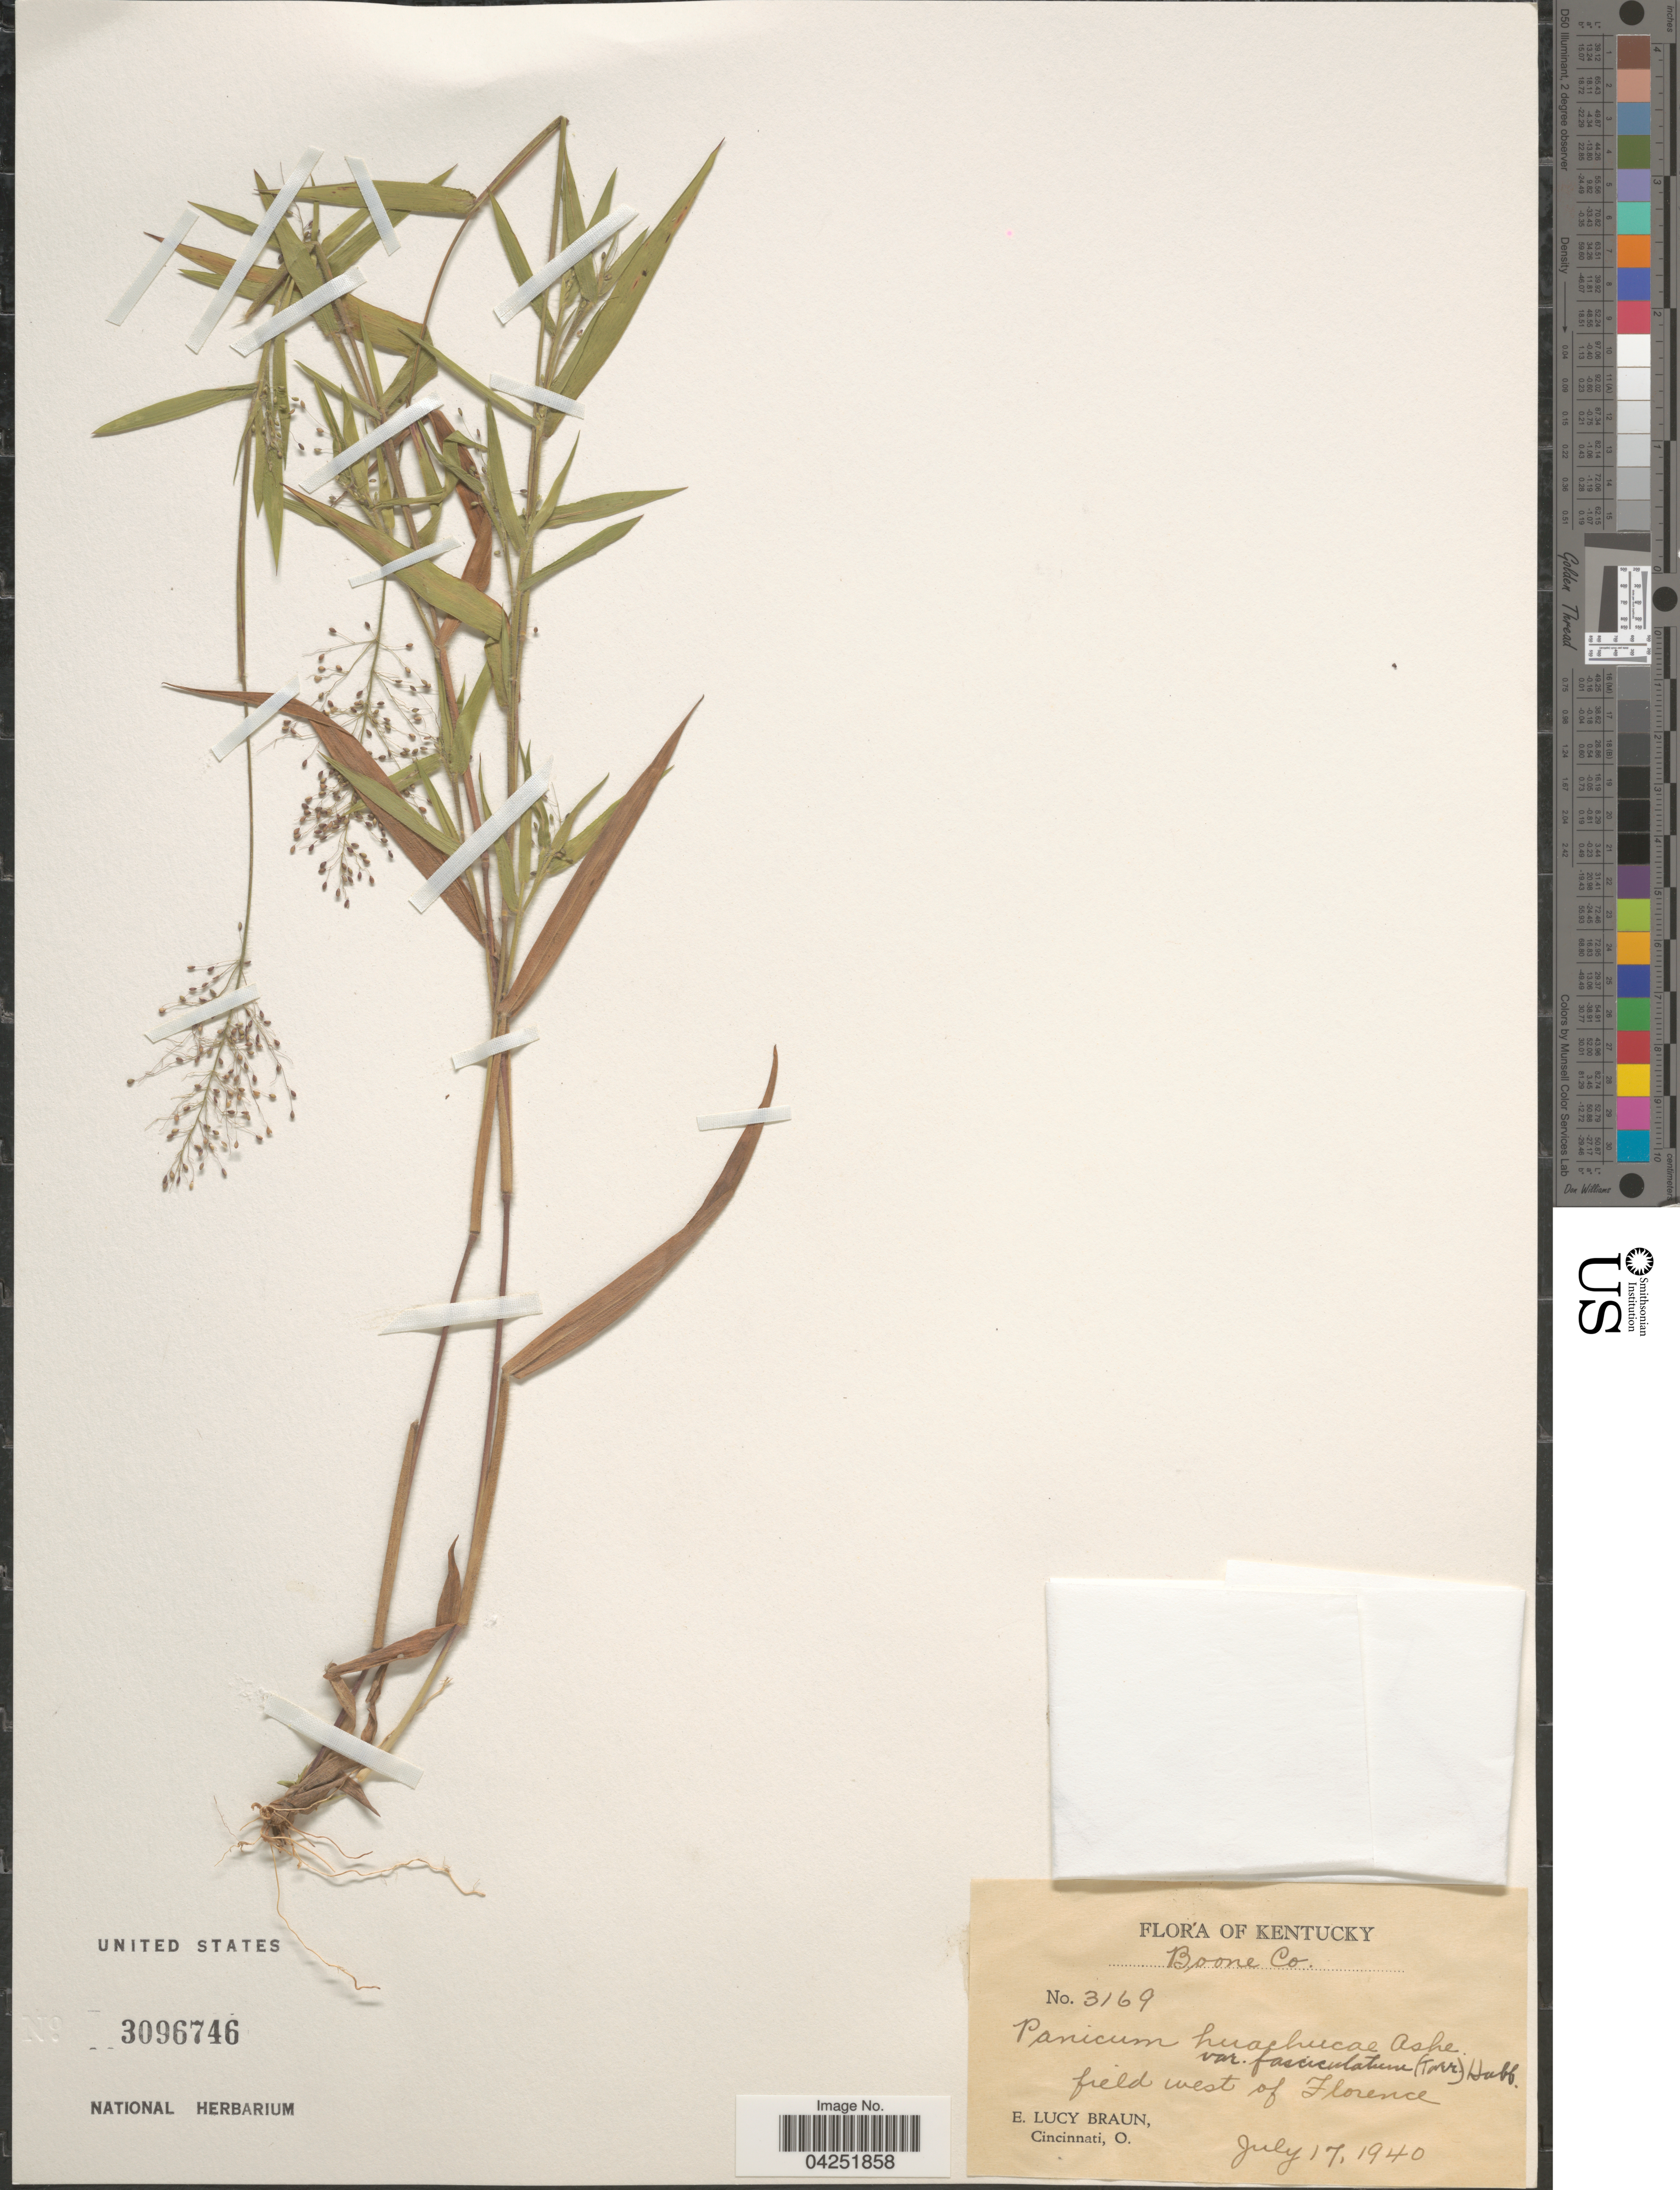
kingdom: Plantae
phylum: Tracheophyta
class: Liliopsida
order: Poales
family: Poaceae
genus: Dichanthelium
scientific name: Dichanthelium acuminatum var. fasciculatum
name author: (Torr.) Freckmann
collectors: E. L. Braun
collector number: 3169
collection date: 1940-07-17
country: United States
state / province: Kentucky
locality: Boone Co. Field west of Florence.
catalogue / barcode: US 3096746